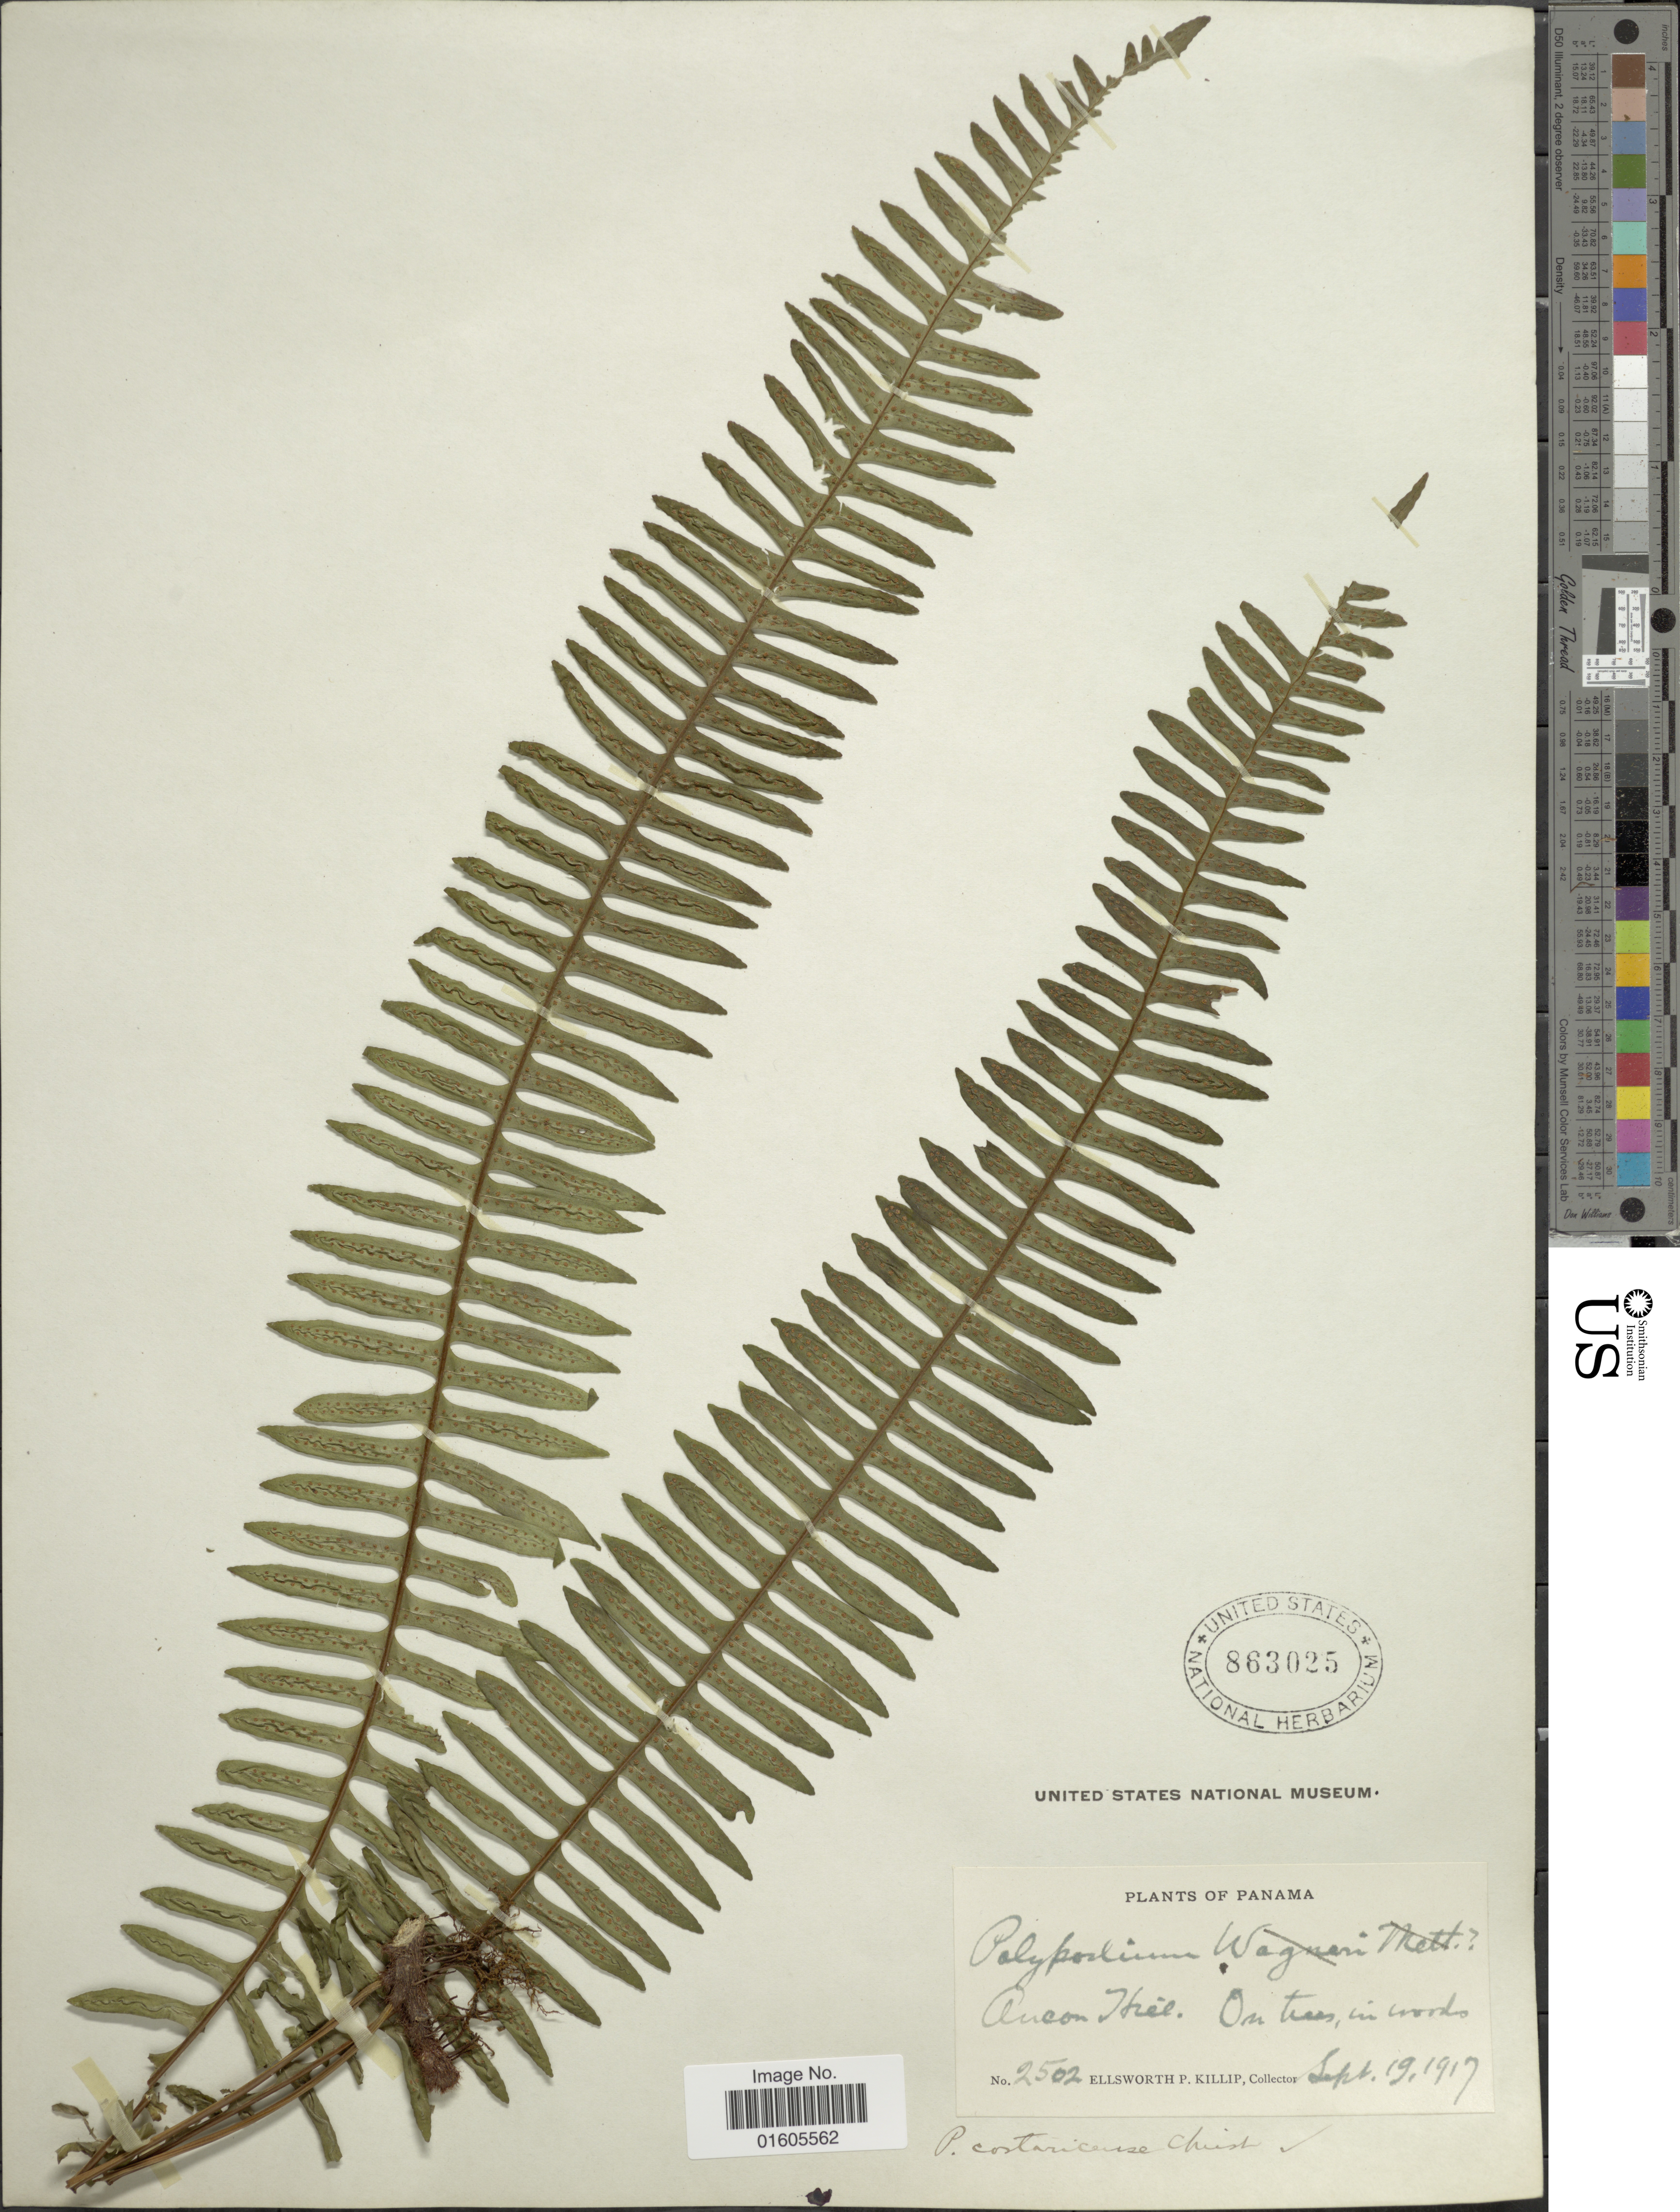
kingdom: Plantae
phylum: Tracheophyta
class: Polypodiopsida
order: Polypodiales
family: Polypodiaceae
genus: Serpocaulon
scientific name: Serpocaulon wagneri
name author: (Mett.) A.R. Sm.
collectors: E. P. Killip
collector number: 2502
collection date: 1917-09-19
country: Panama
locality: Ancon Hill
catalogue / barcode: US 863025